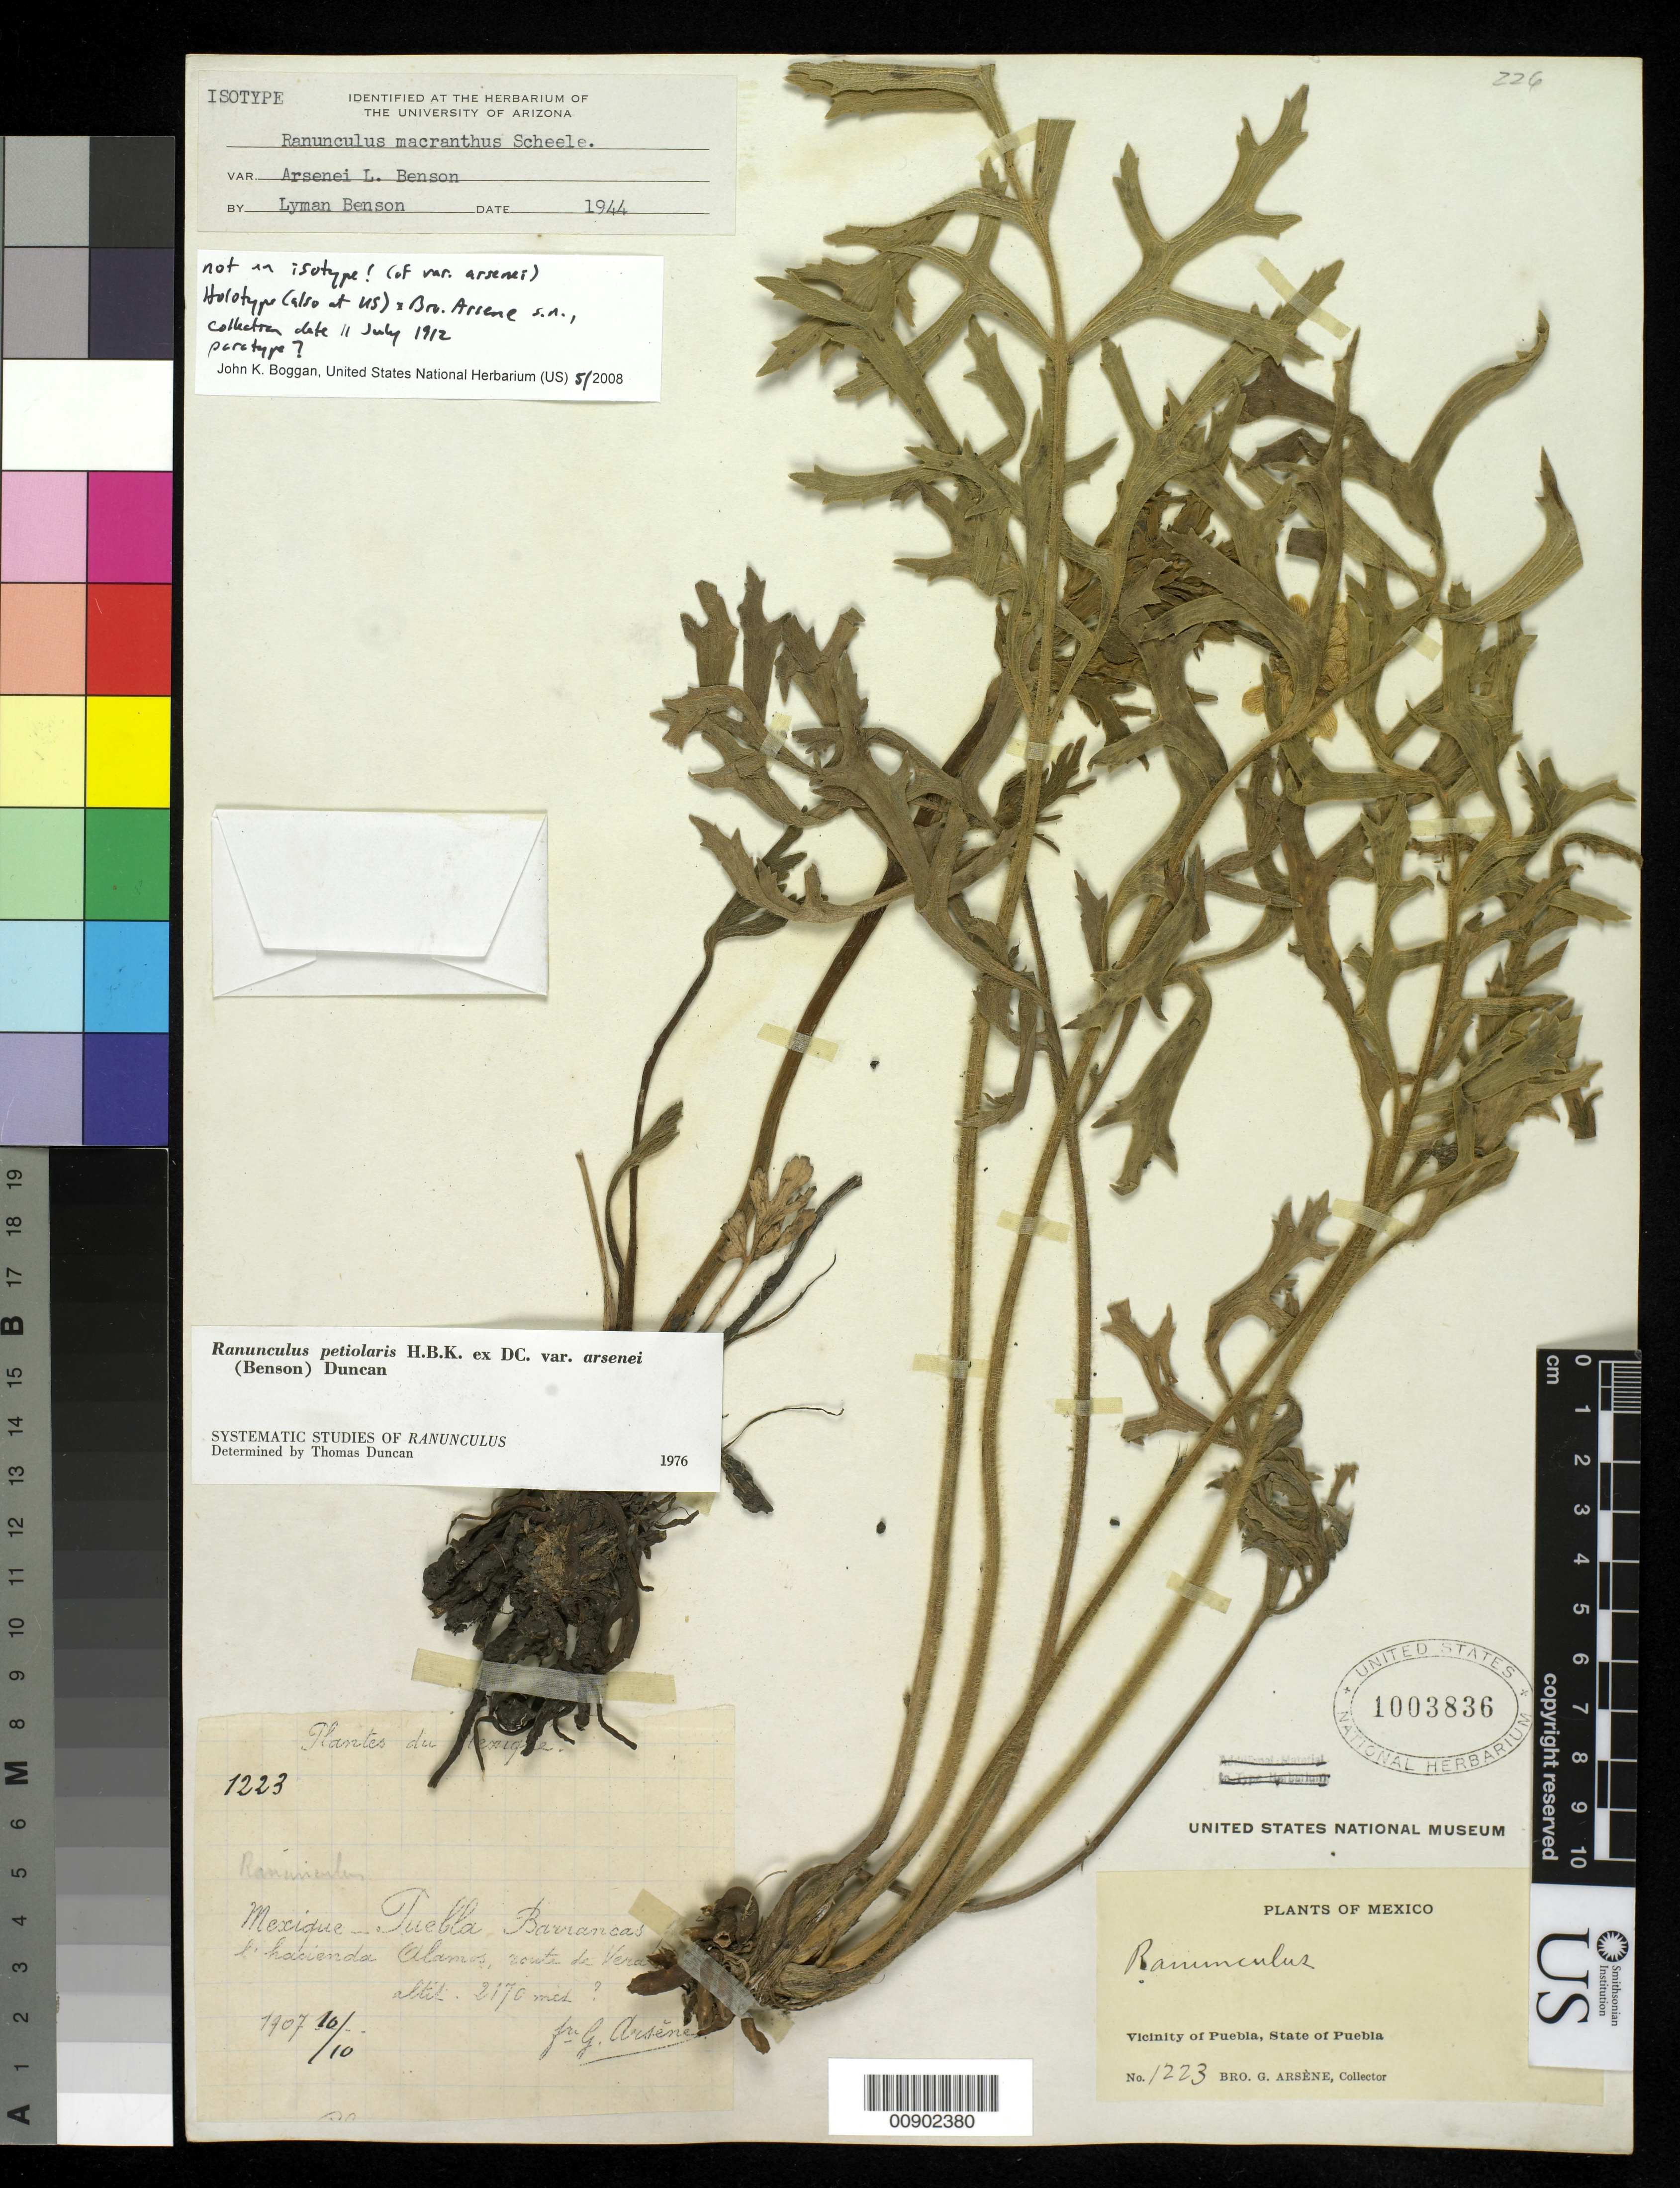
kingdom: Plantae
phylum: Tracheophyta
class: Magnoliopsida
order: Ranunculales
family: Ranunculaceae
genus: Ranunculus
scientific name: Ranunculus macranthus var. arsenei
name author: L.D. Benson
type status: Possible Type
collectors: Bro. G. Arsène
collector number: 1223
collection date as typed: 10 Oct 1907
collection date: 1907-10-10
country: Mexico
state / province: Puebla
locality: Puebla; Barrancas l'hacienda Alamos, route de Veracruz.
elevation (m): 2170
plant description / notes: Paratype? Annotated by L. Benson (1944) as "isotype" but collection locality & date differ from holotype (Bro. Arsene s.n.).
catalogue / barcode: US 1003836